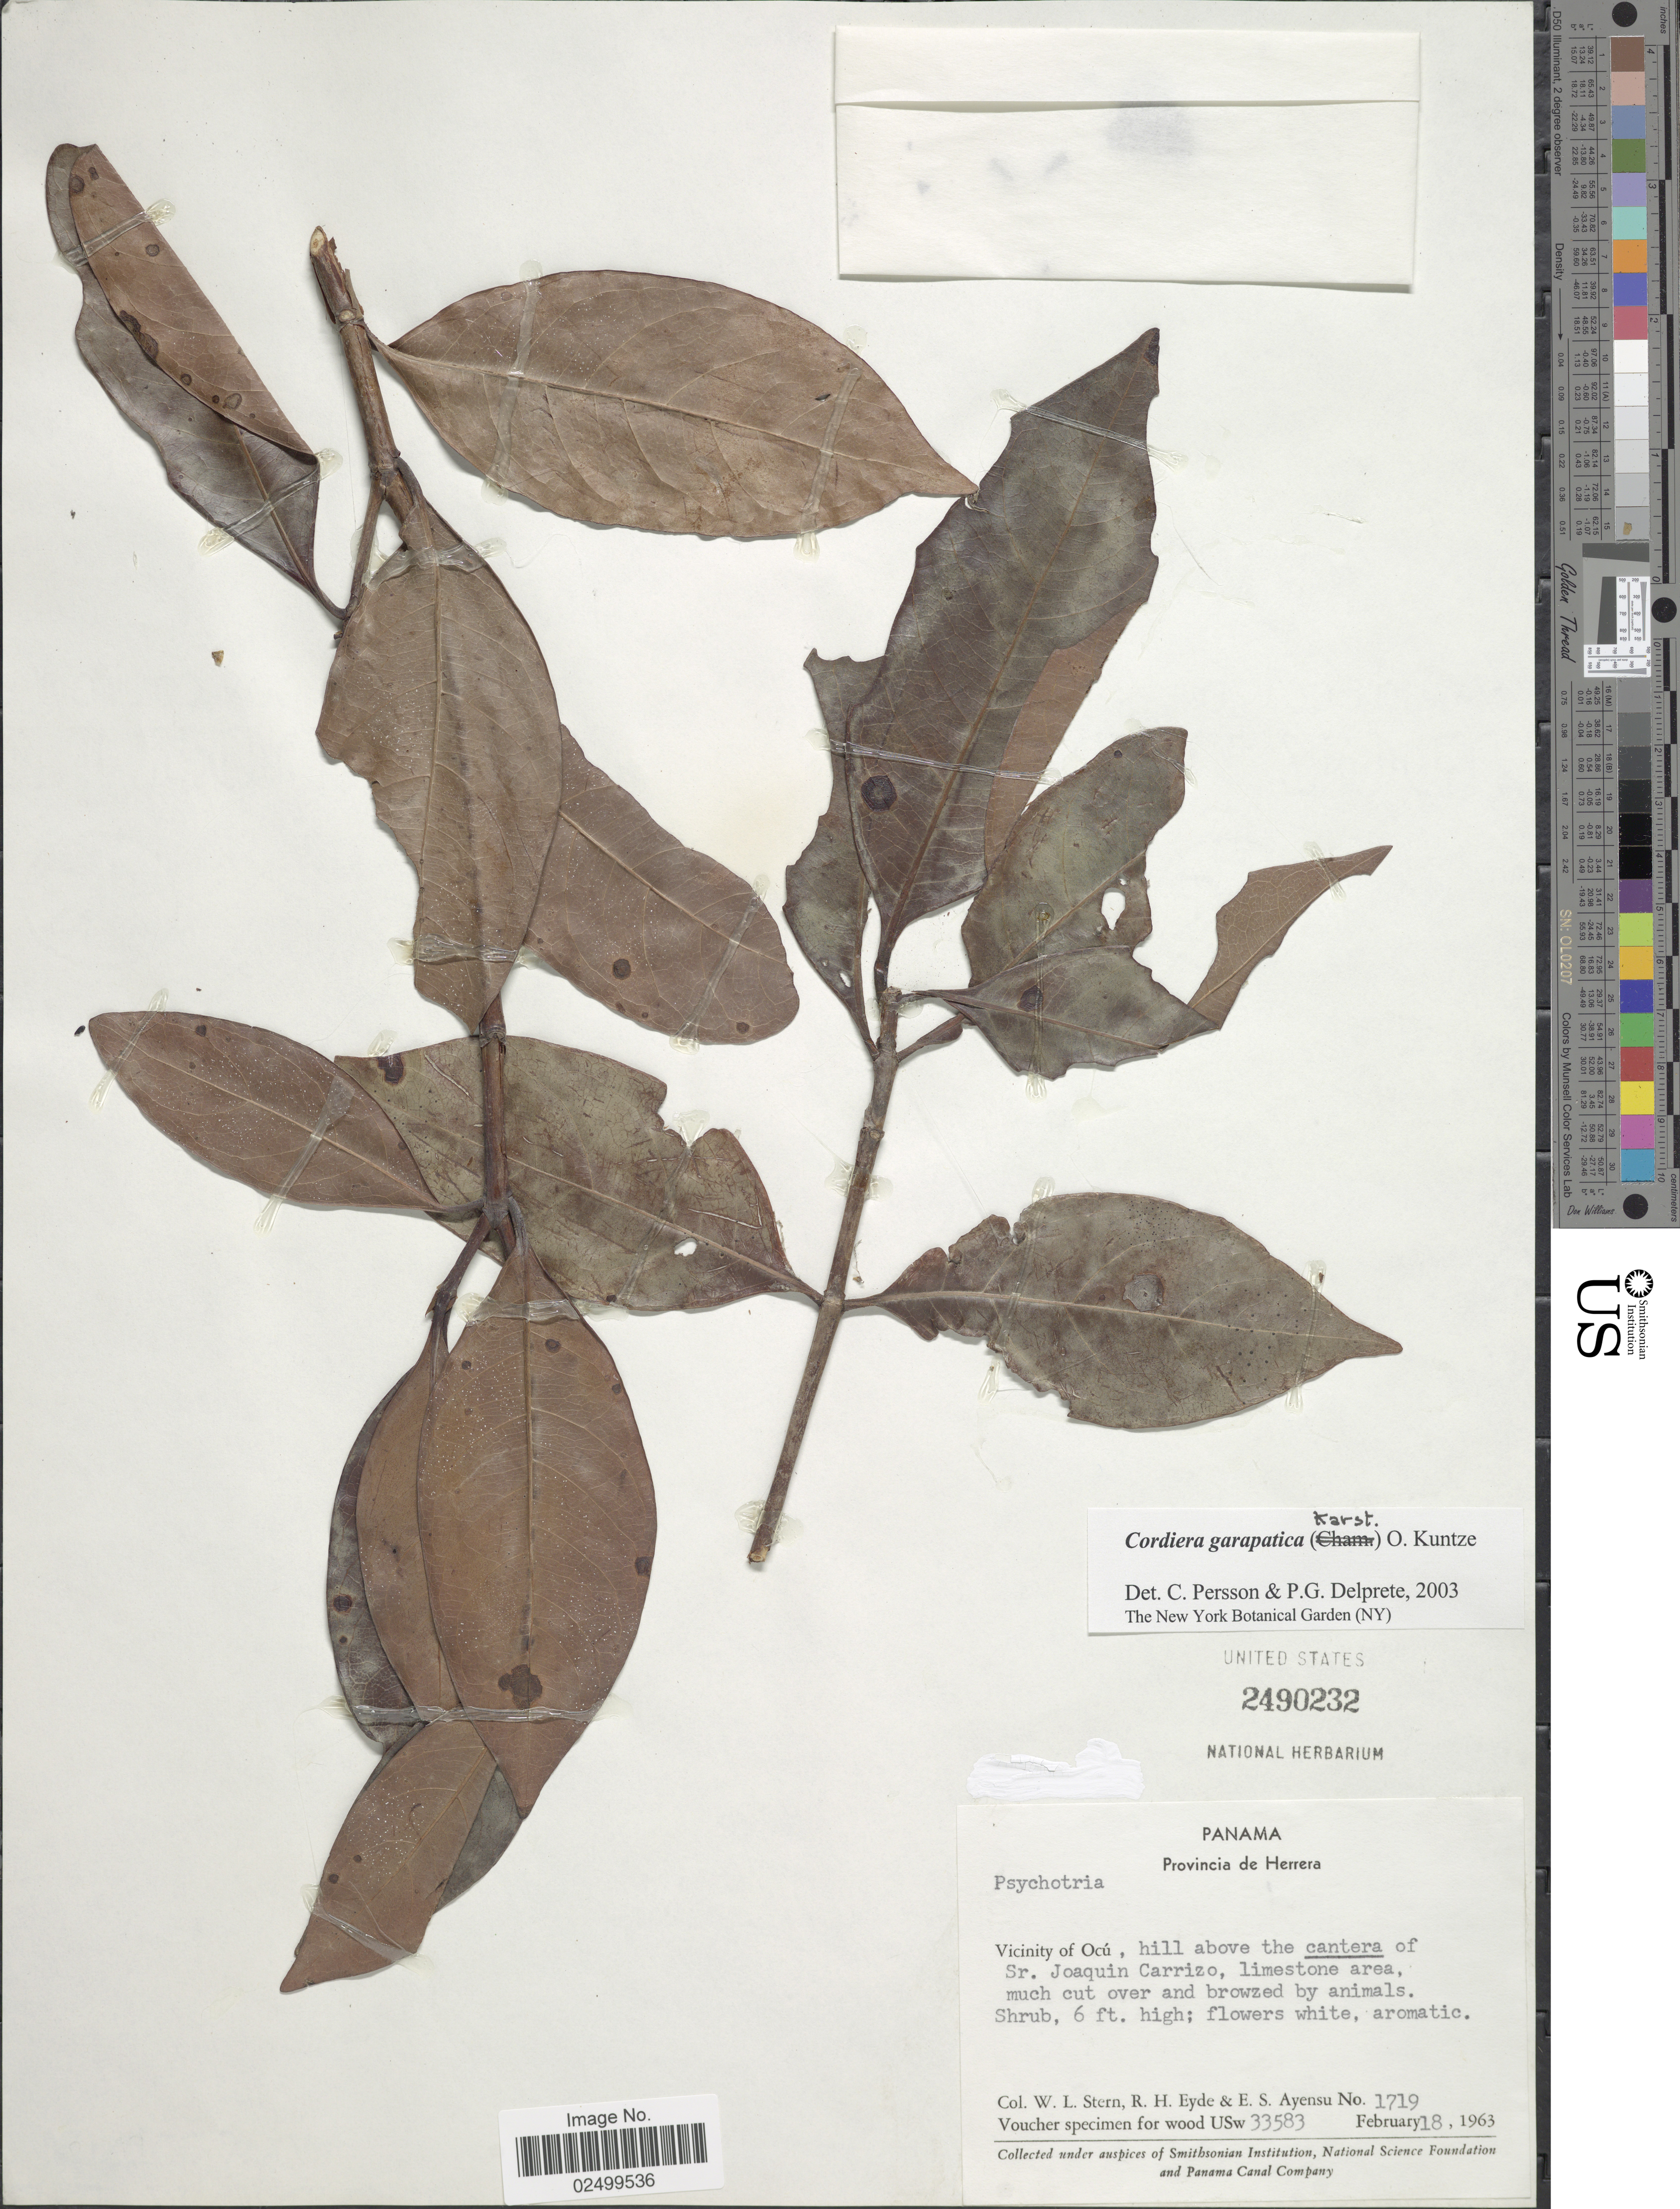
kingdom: Plantae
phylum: Tracheophyta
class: Magnoliopsida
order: Gentianales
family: Rubiaceae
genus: Cordiera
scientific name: Cordiera garapatica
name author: Kuntze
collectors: W. L. Stern, R. H. Eyde & E. S. Ayensu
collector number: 1719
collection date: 1963-02-18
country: Panama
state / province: Herrera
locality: Vicinity of Ocú, hill above the cantera of Sr. Joaquin Carrizo, limestone area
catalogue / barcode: US 2490232